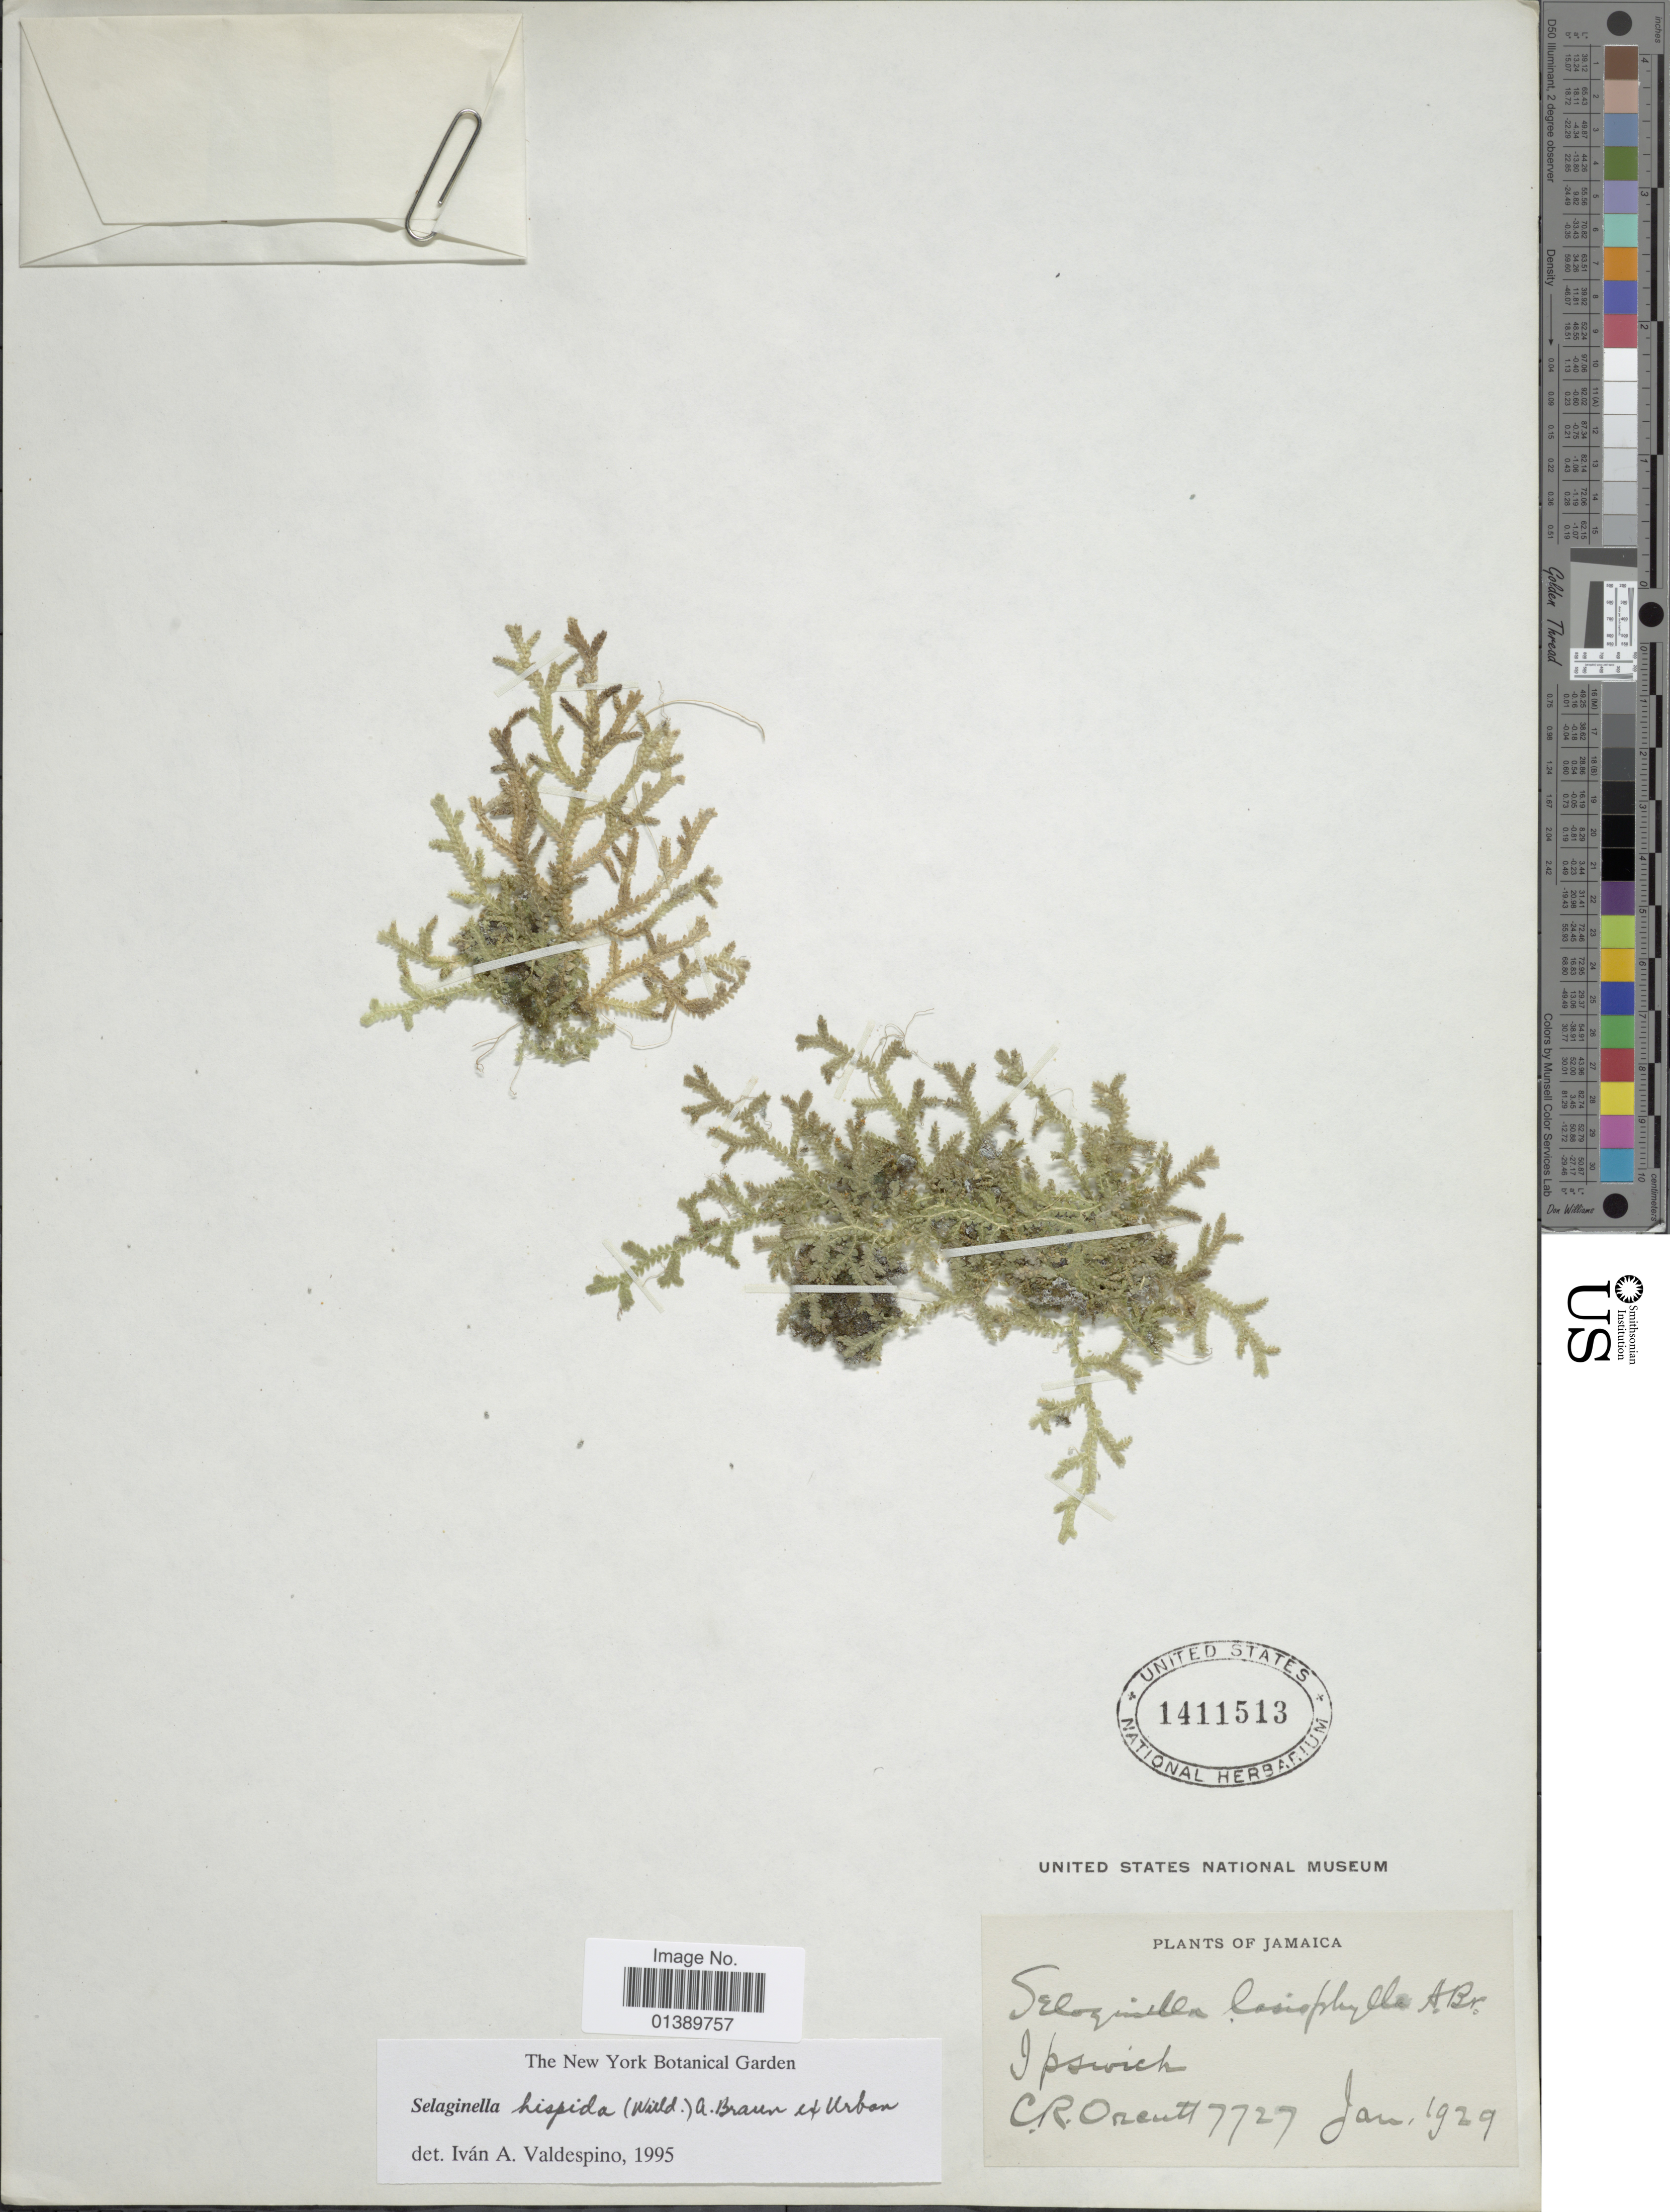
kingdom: Plantae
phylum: Tracheophyta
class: Lycopodiopsida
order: Selaginellales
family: Selaginellaceae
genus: Selaginella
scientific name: Selaginella hispida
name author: (Willd.) A. Br. ex Urb.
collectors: C. R. Orcutt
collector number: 7727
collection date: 1929-01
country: Jamaica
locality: Ipswich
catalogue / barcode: US 1411513